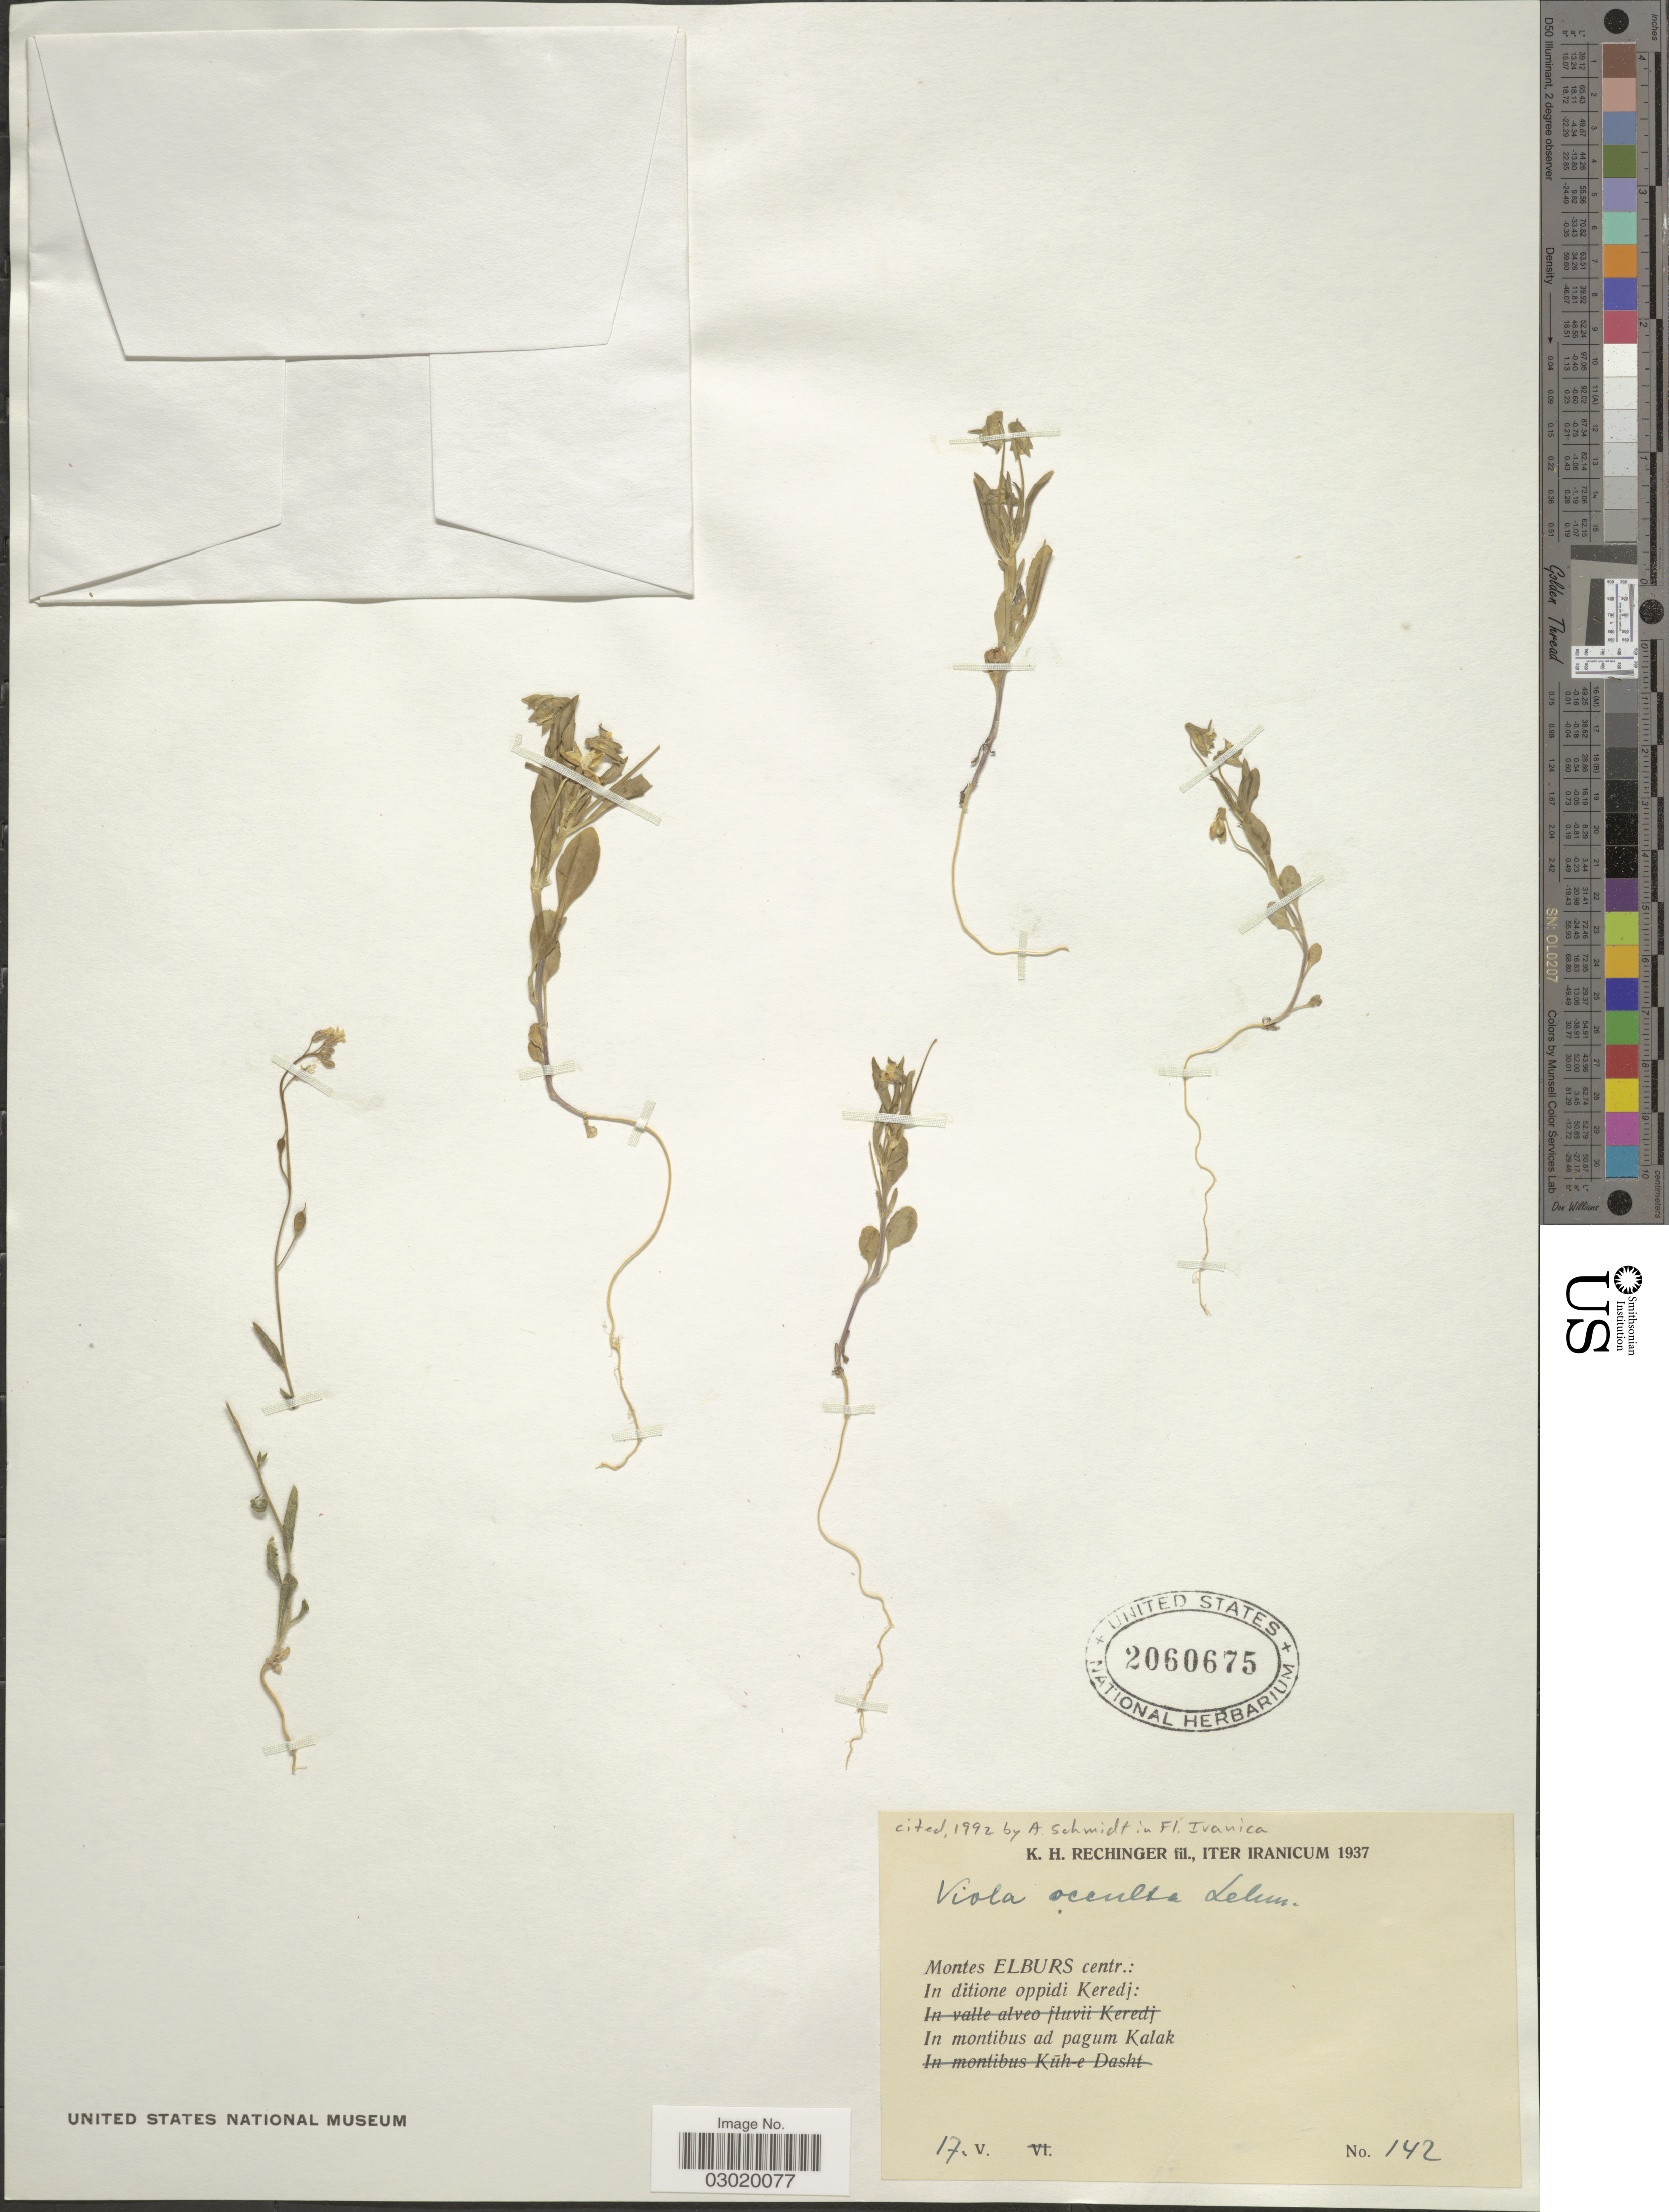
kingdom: Plantae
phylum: Tracheophyta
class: Magnoliopsida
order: Malpighiales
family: Violaceae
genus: Viola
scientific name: Viola occulta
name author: Lehm.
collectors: K. H. Rechinger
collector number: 142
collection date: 1937-05-17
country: Iran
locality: Montes Elburs centr.: In ditione oppidi Keredj: In montibus ad pagum Kalak.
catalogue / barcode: US 2060675